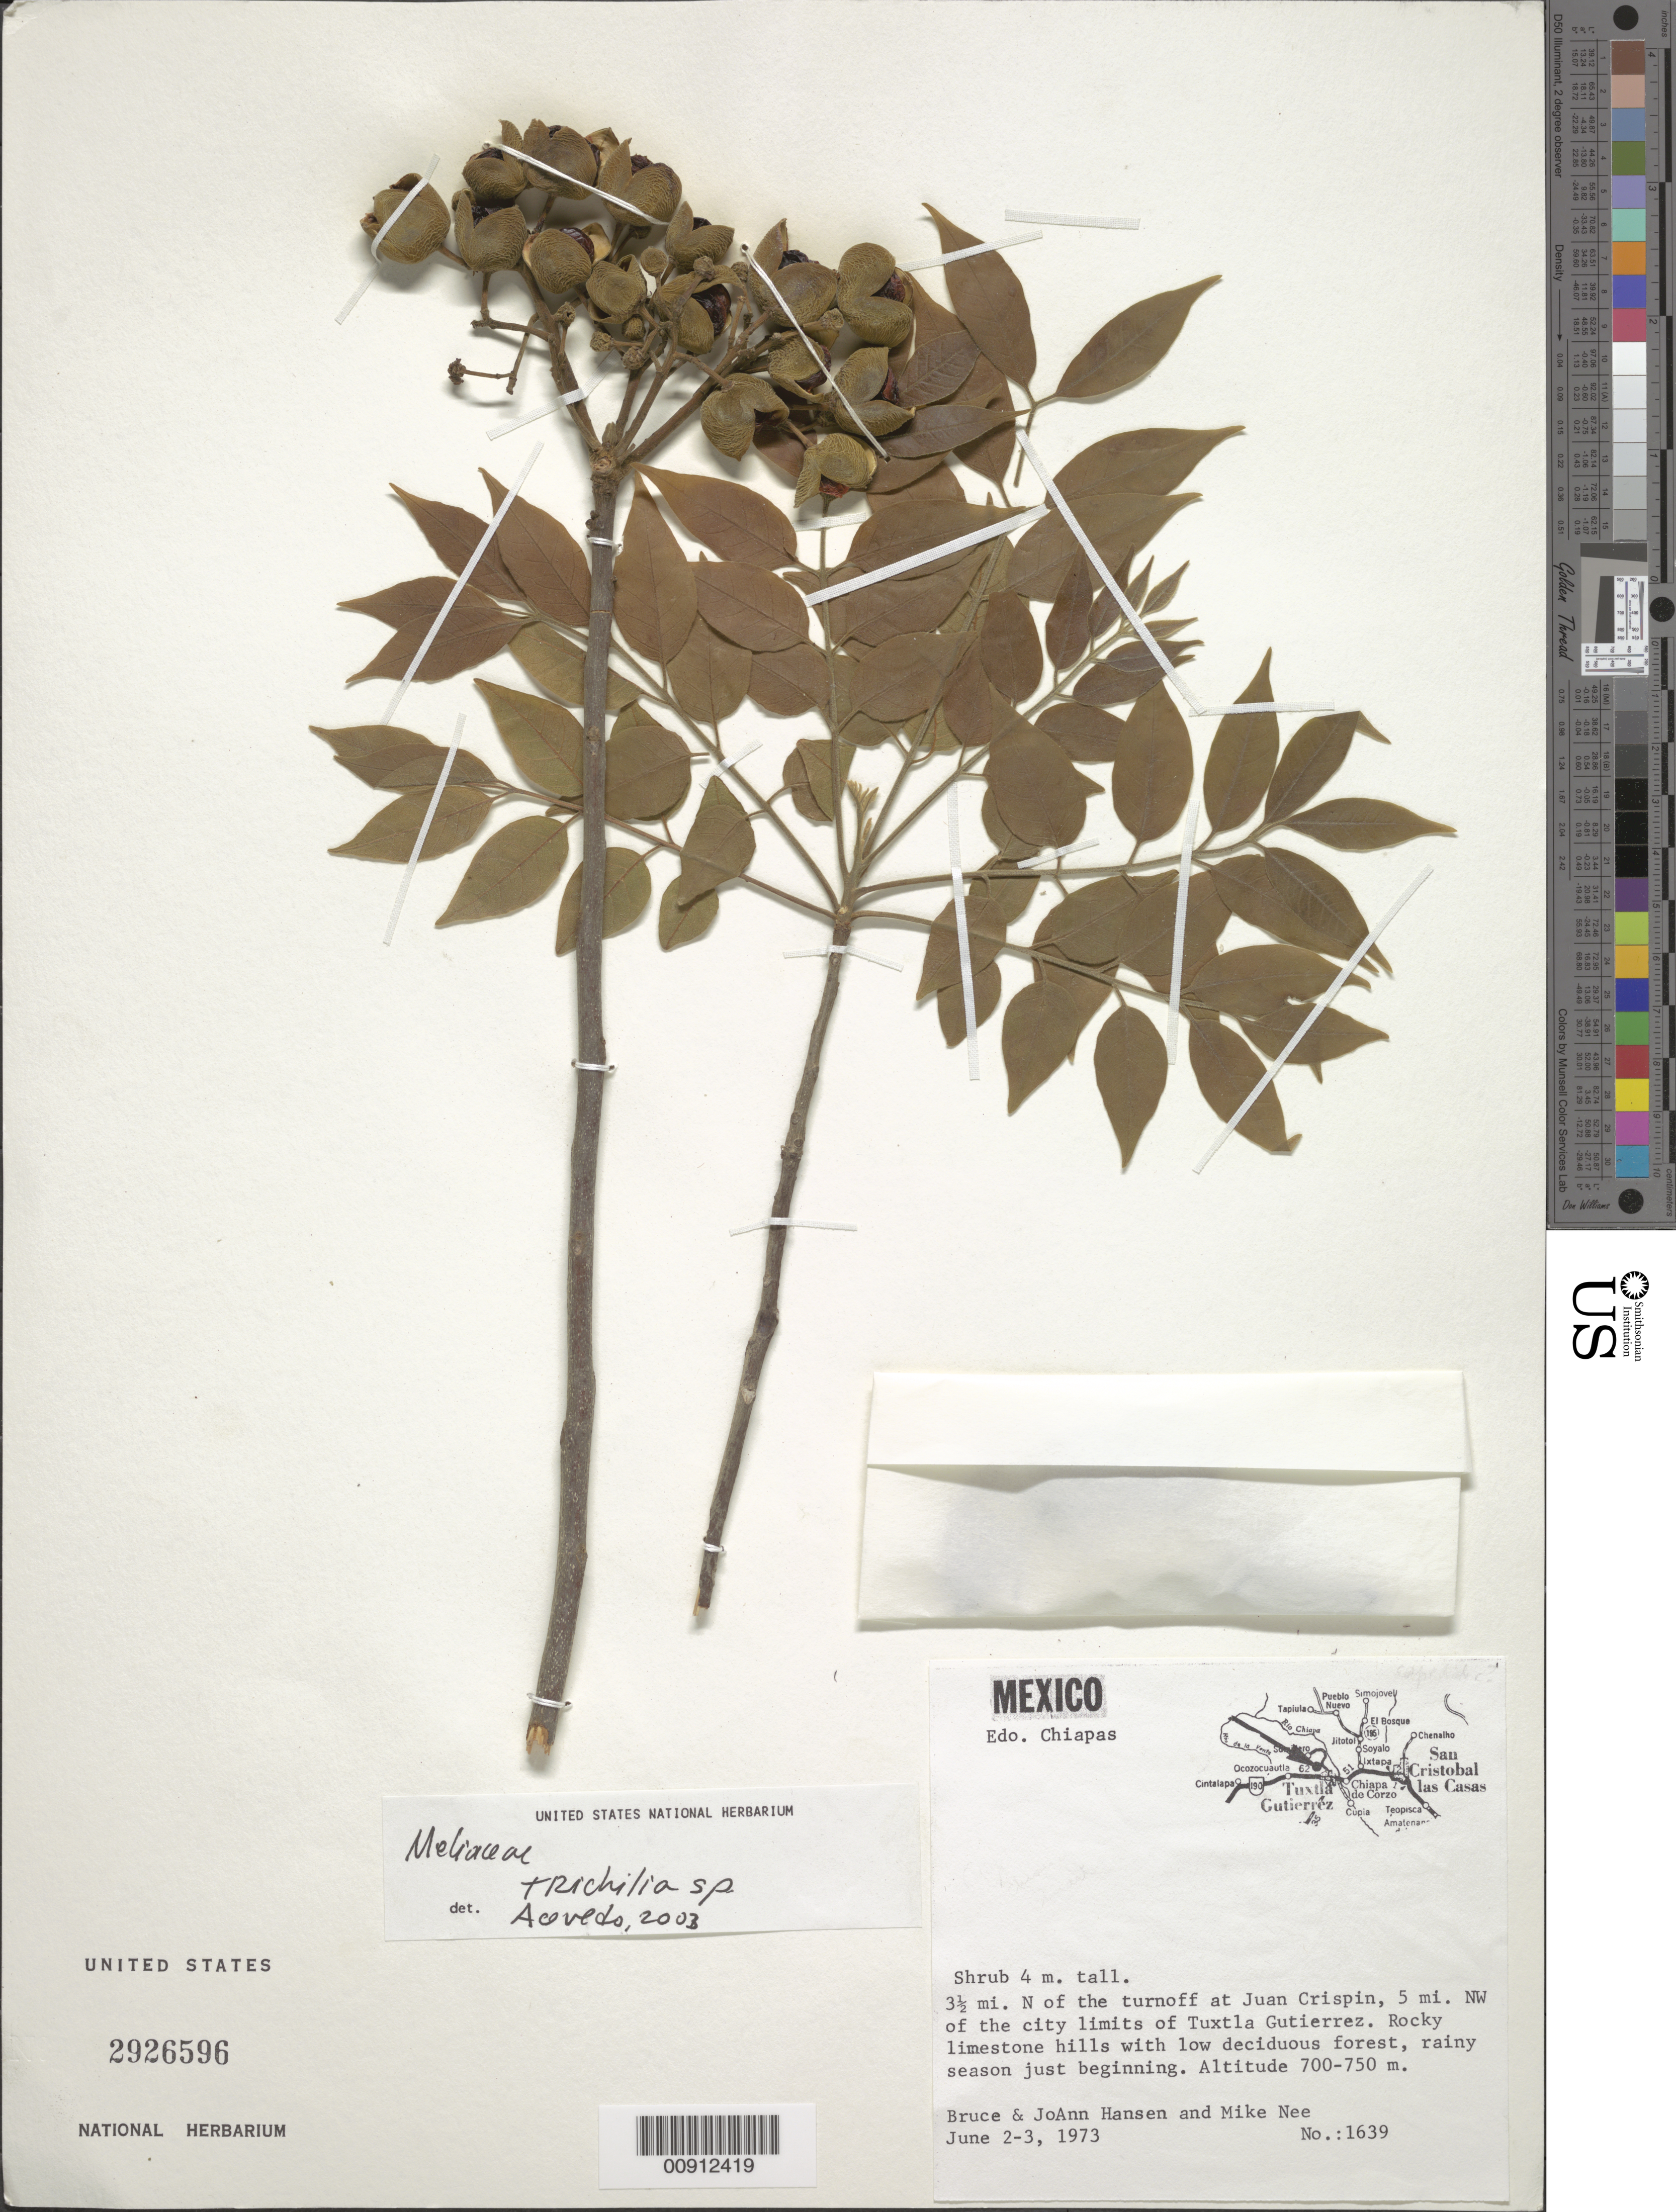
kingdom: Plantae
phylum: Tracheophyta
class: Magnoliopsida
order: Sapindales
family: Meliaceae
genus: Trichilia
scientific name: Trichilia sp.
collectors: B. Hansen, J. Hansen & M. Nee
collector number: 1639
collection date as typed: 02 Jun 1973 to 03 Jun 1973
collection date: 1973-06-02/1973-06-03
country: Mexico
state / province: Chiapas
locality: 3½ mi. N of the turnoff at Juan Crispin, 5 mi. NW of the city limits of Tuxtla Gutiérrez.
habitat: Rocky limestone hills with low deciduous forest.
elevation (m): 750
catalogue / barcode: US 2926596